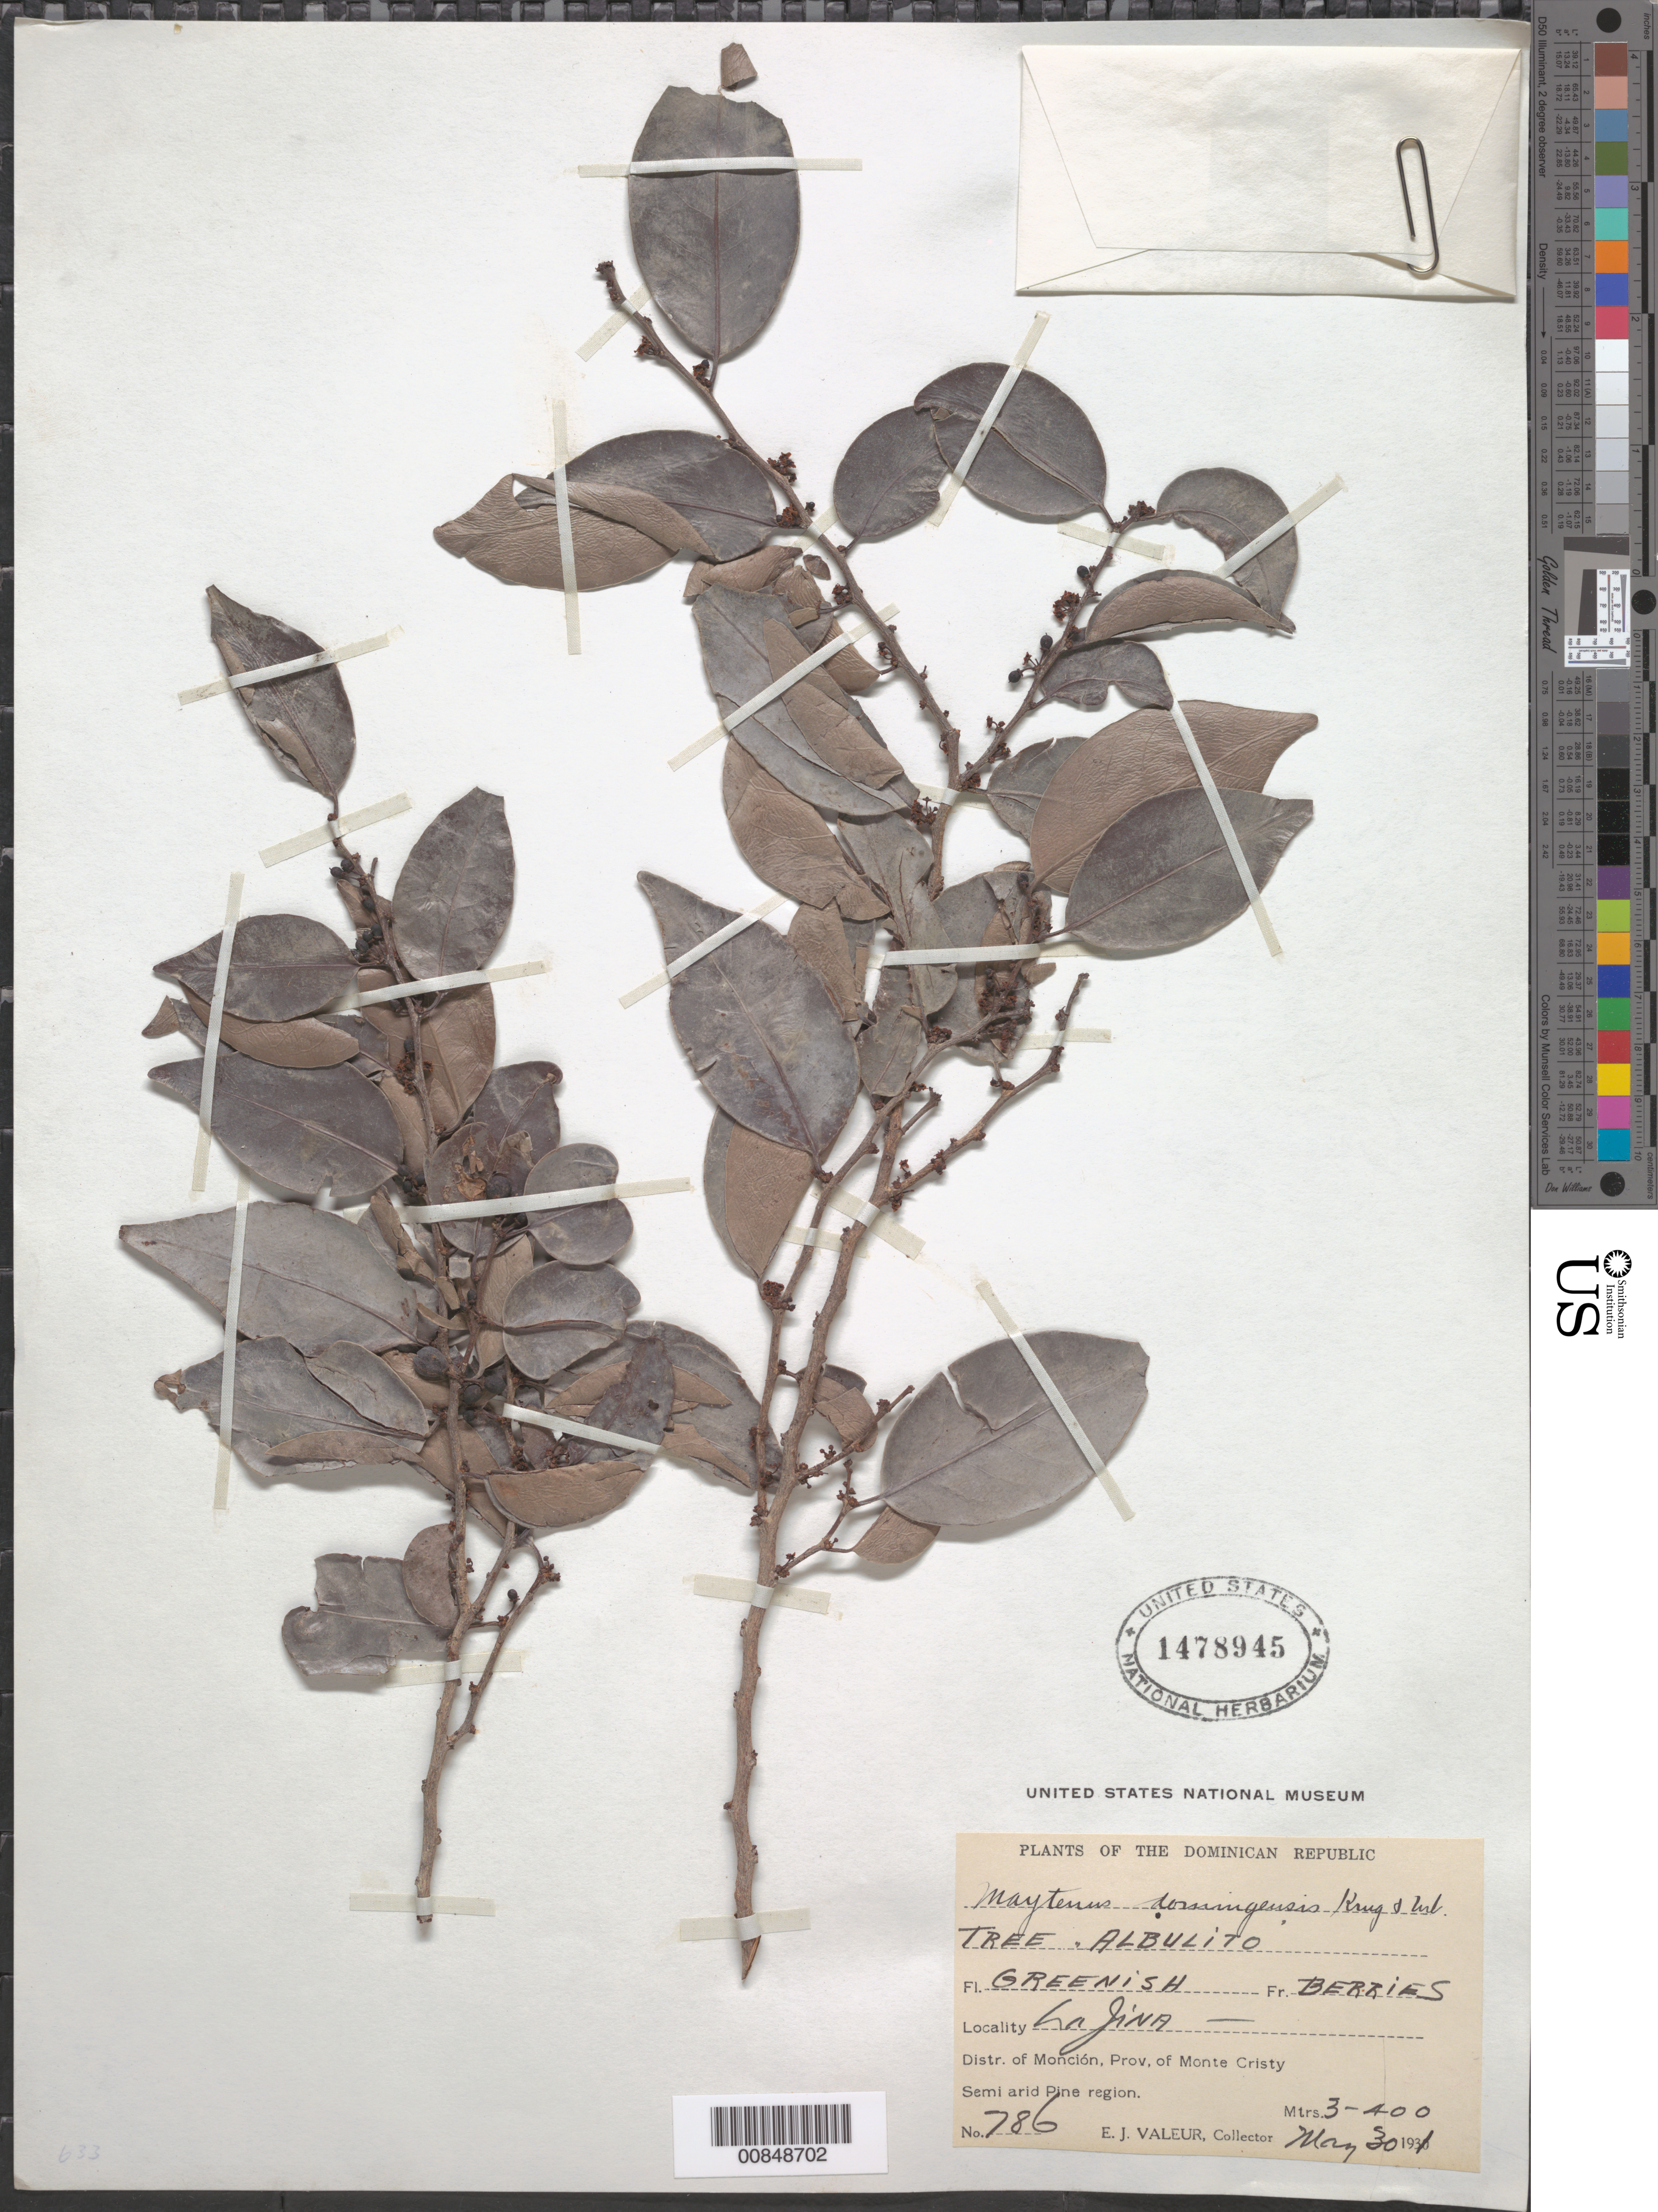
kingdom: Plantae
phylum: Tracheophyta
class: Magnoliopsida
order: Celastrales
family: Celastraceae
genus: Maytenus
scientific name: Maytenus domingensis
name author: Krug & Urb.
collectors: E. Valeur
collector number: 786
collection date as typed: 30 May 1931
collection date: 1931-05-30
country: Dominican Republic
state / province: Monte Cristi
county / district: Monción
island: Hispaniola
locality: La Jina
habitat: Semi aird pine region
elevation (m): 300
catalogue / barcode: US 1478945